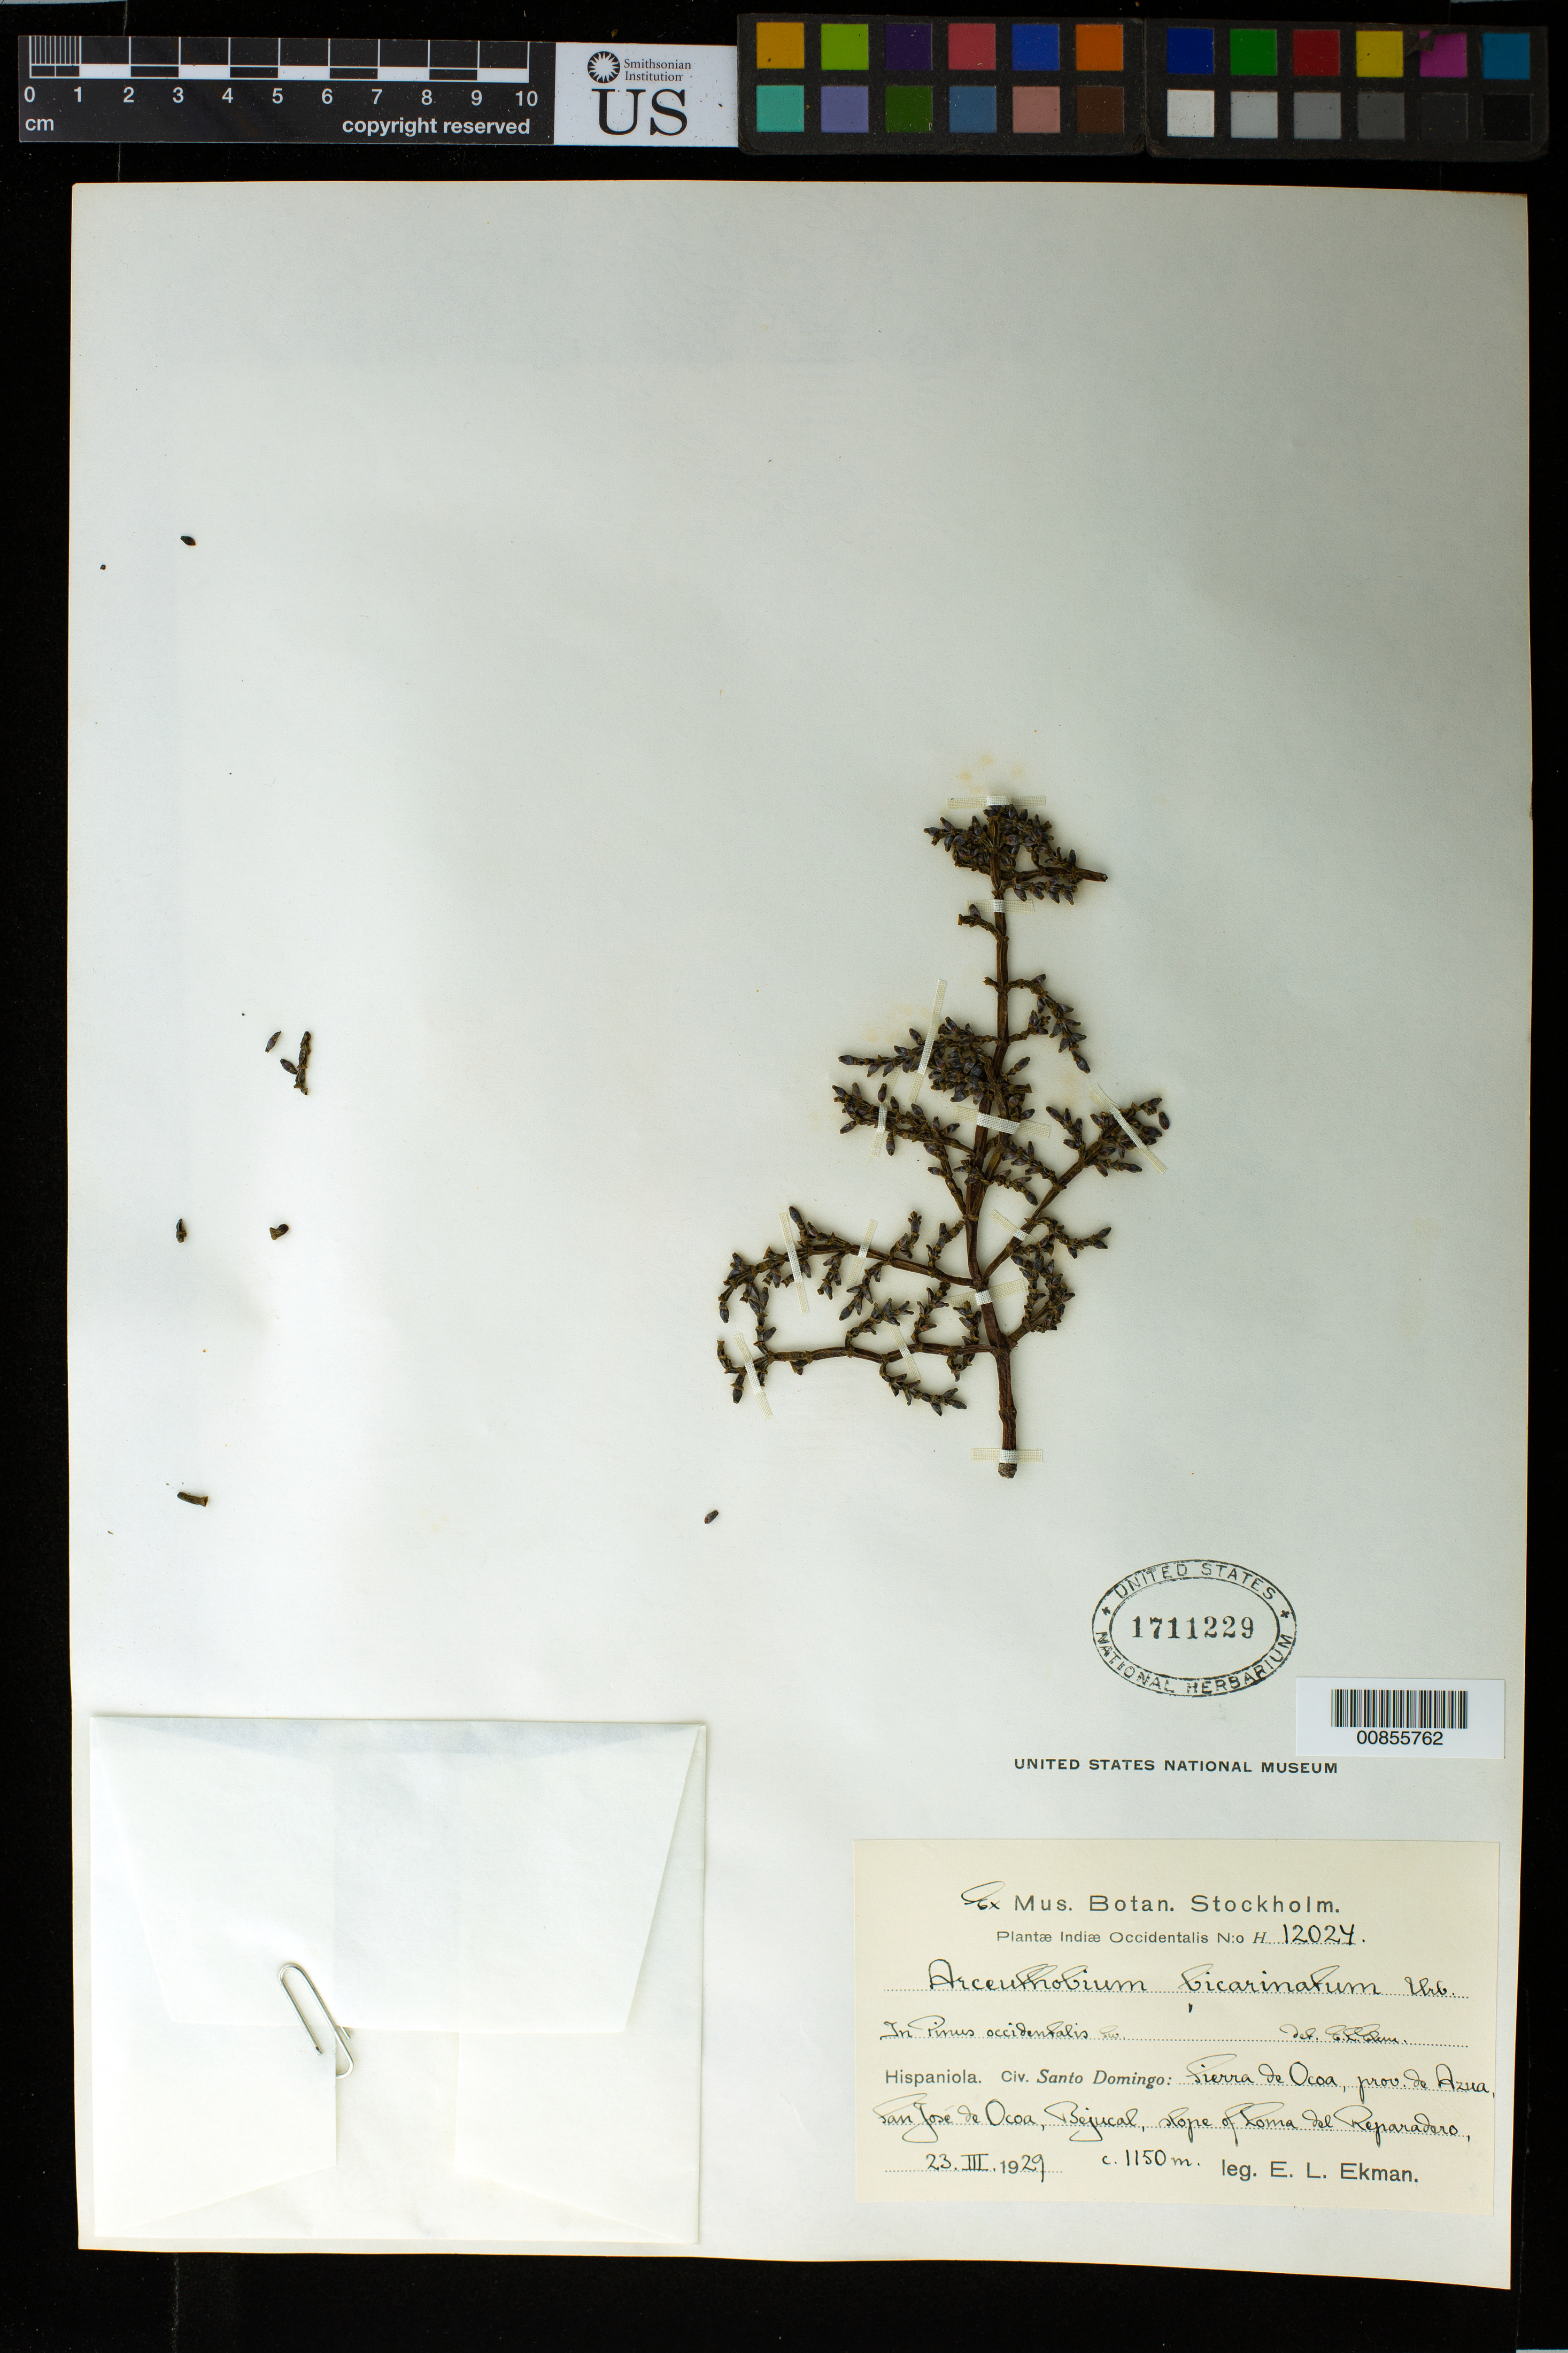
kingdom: Plantae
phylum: Tracheophyta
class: Magnoliopsida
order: Santalales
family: Viscaceae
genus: Arceuthobium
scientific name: Arceuthobium bicarinatum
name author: Urb.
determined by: Ekman, E. L.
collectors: E. L. Ekman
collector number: H 12024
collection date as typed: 23 Mar 1929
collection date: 1929-03-23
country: Dominican Republic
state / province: Azua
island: Hispaniola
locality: Sierra de Ocoa, San José de Ocoa, Bejucal, slope of Loma del Reparadero.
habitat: In Pinus occidentalis Sw.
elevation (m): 1150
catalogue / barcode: US 1711229